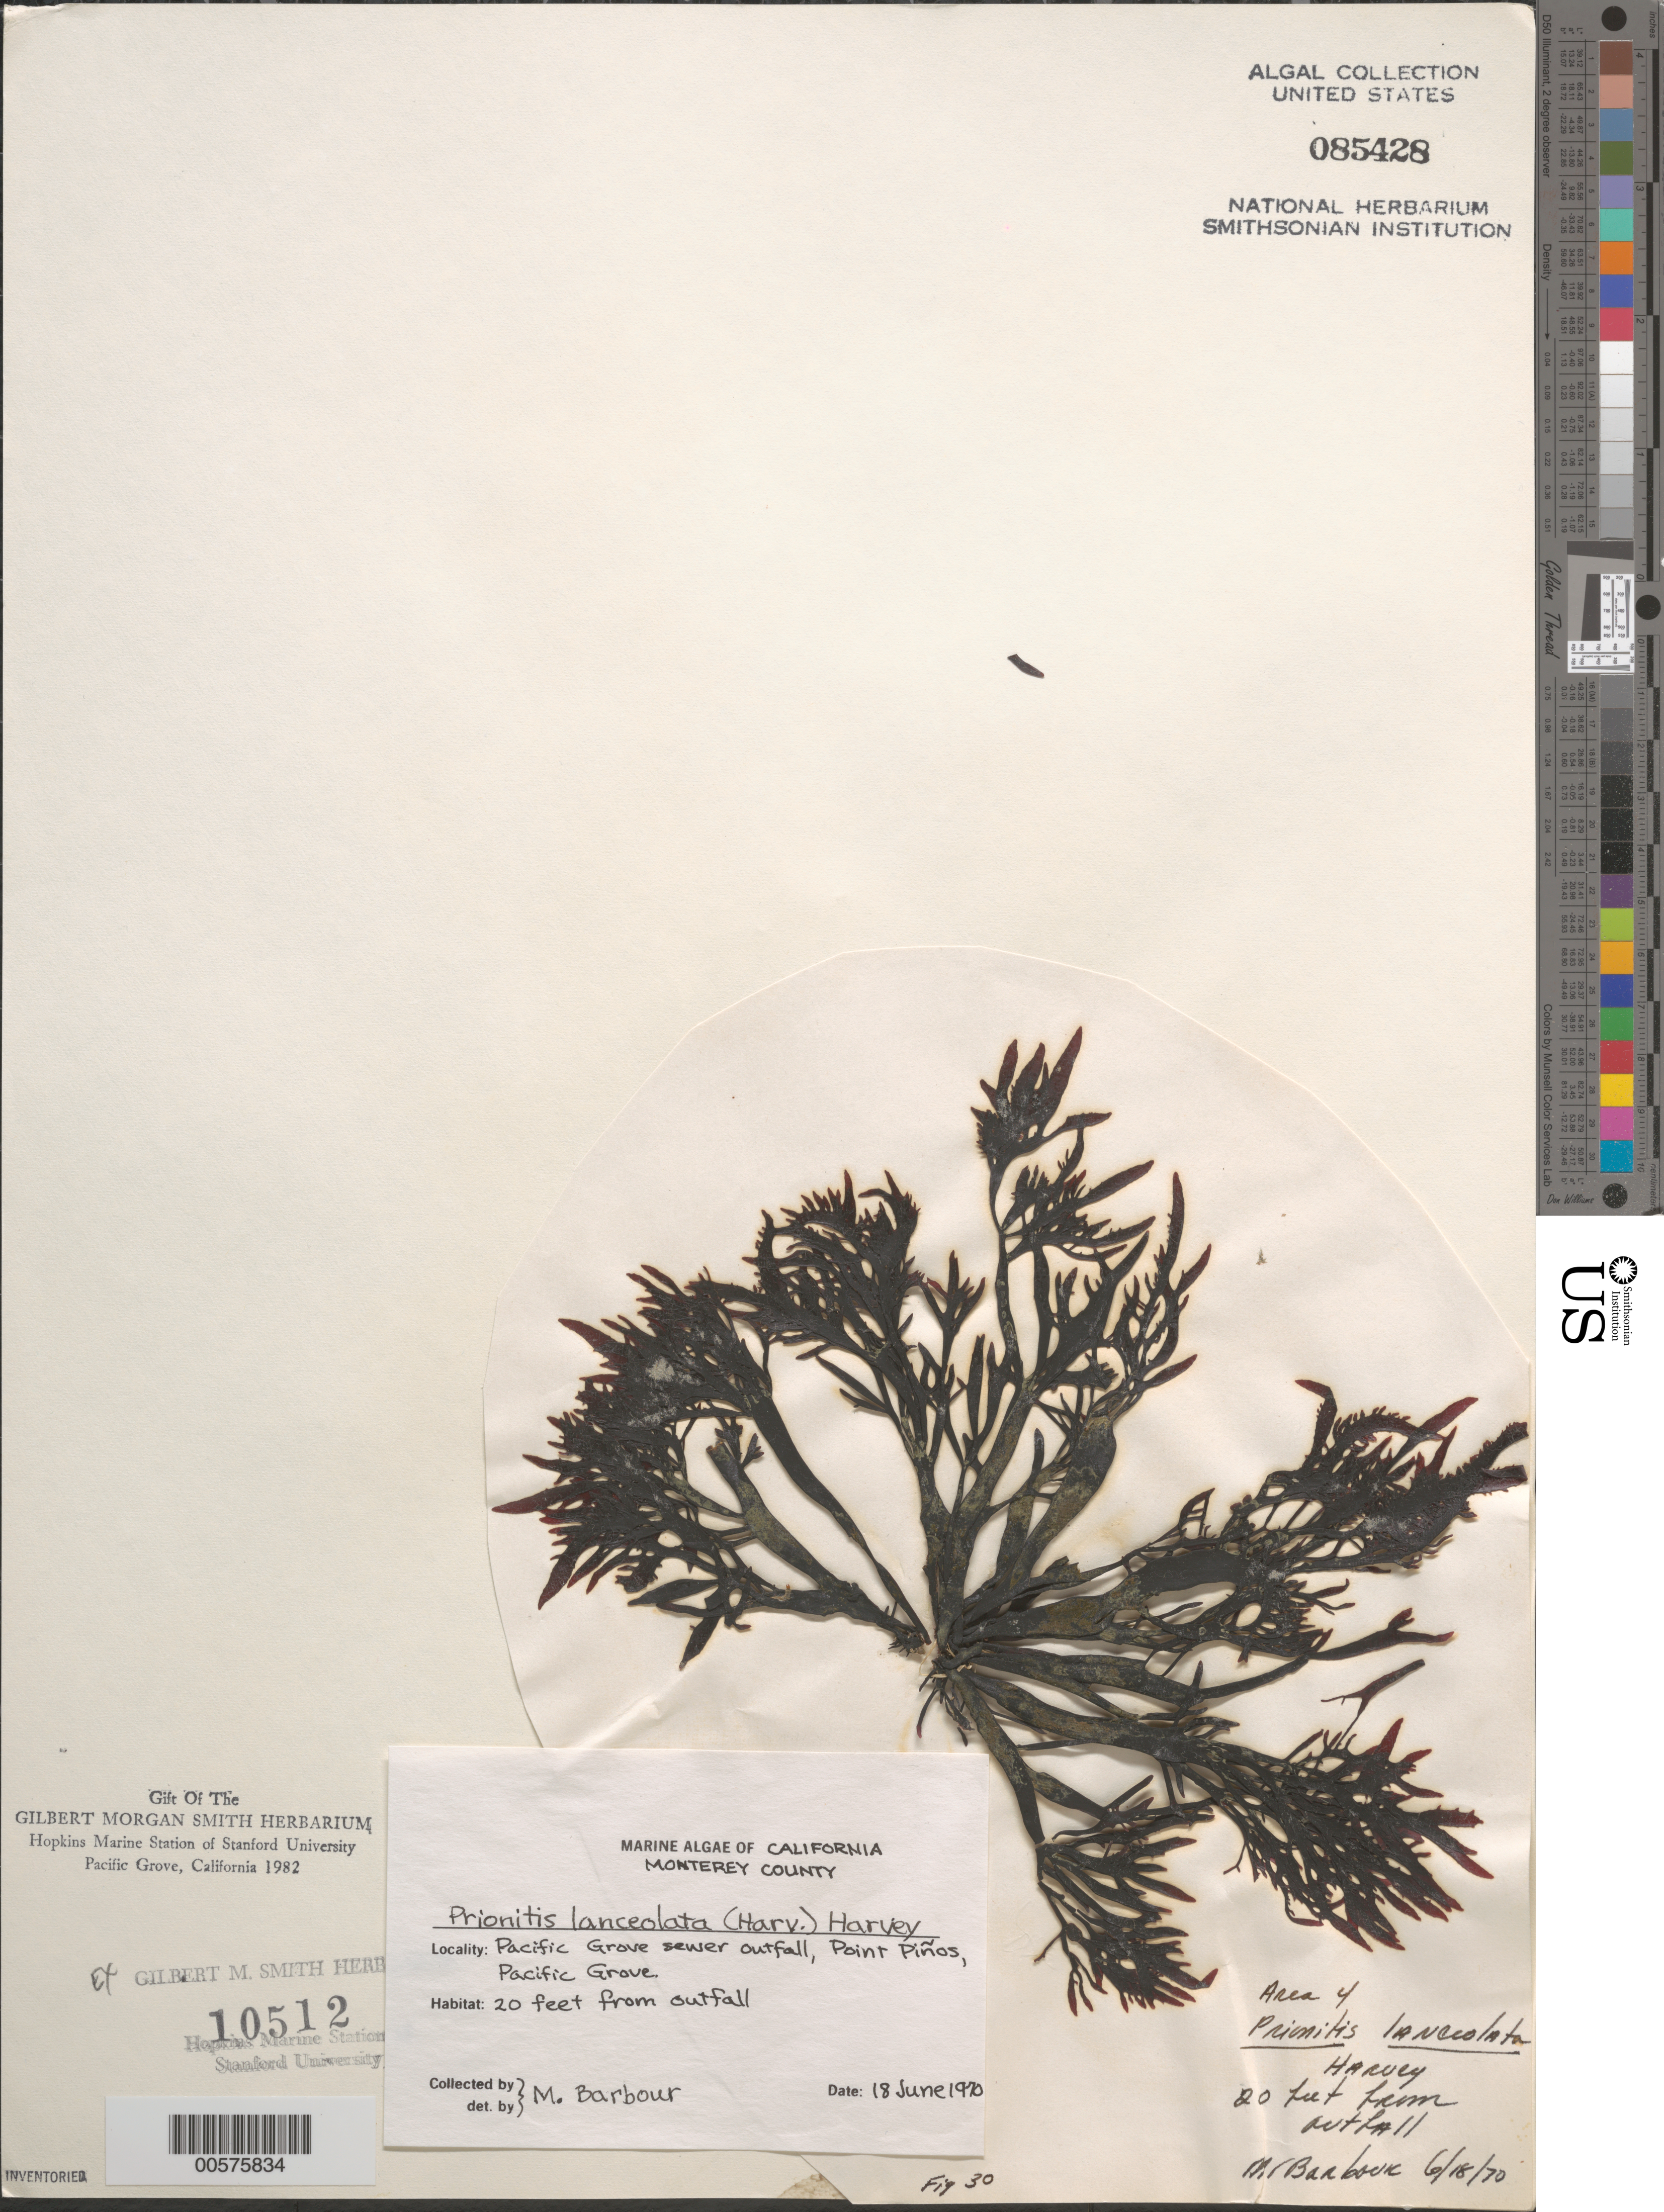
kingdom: Plantae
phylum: Rhodophyta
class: Florideophyceae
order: Cryptonemiales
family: Cryptonemiaceae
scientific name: Prionitis lanceolata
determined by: Barbour, M.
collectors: M. Barbour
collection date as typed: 18 Jun 1970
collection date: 1970-06-18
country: United States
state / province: California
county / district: Monterey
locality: Point Pinos, Pacific Grove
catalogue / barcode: US 85428